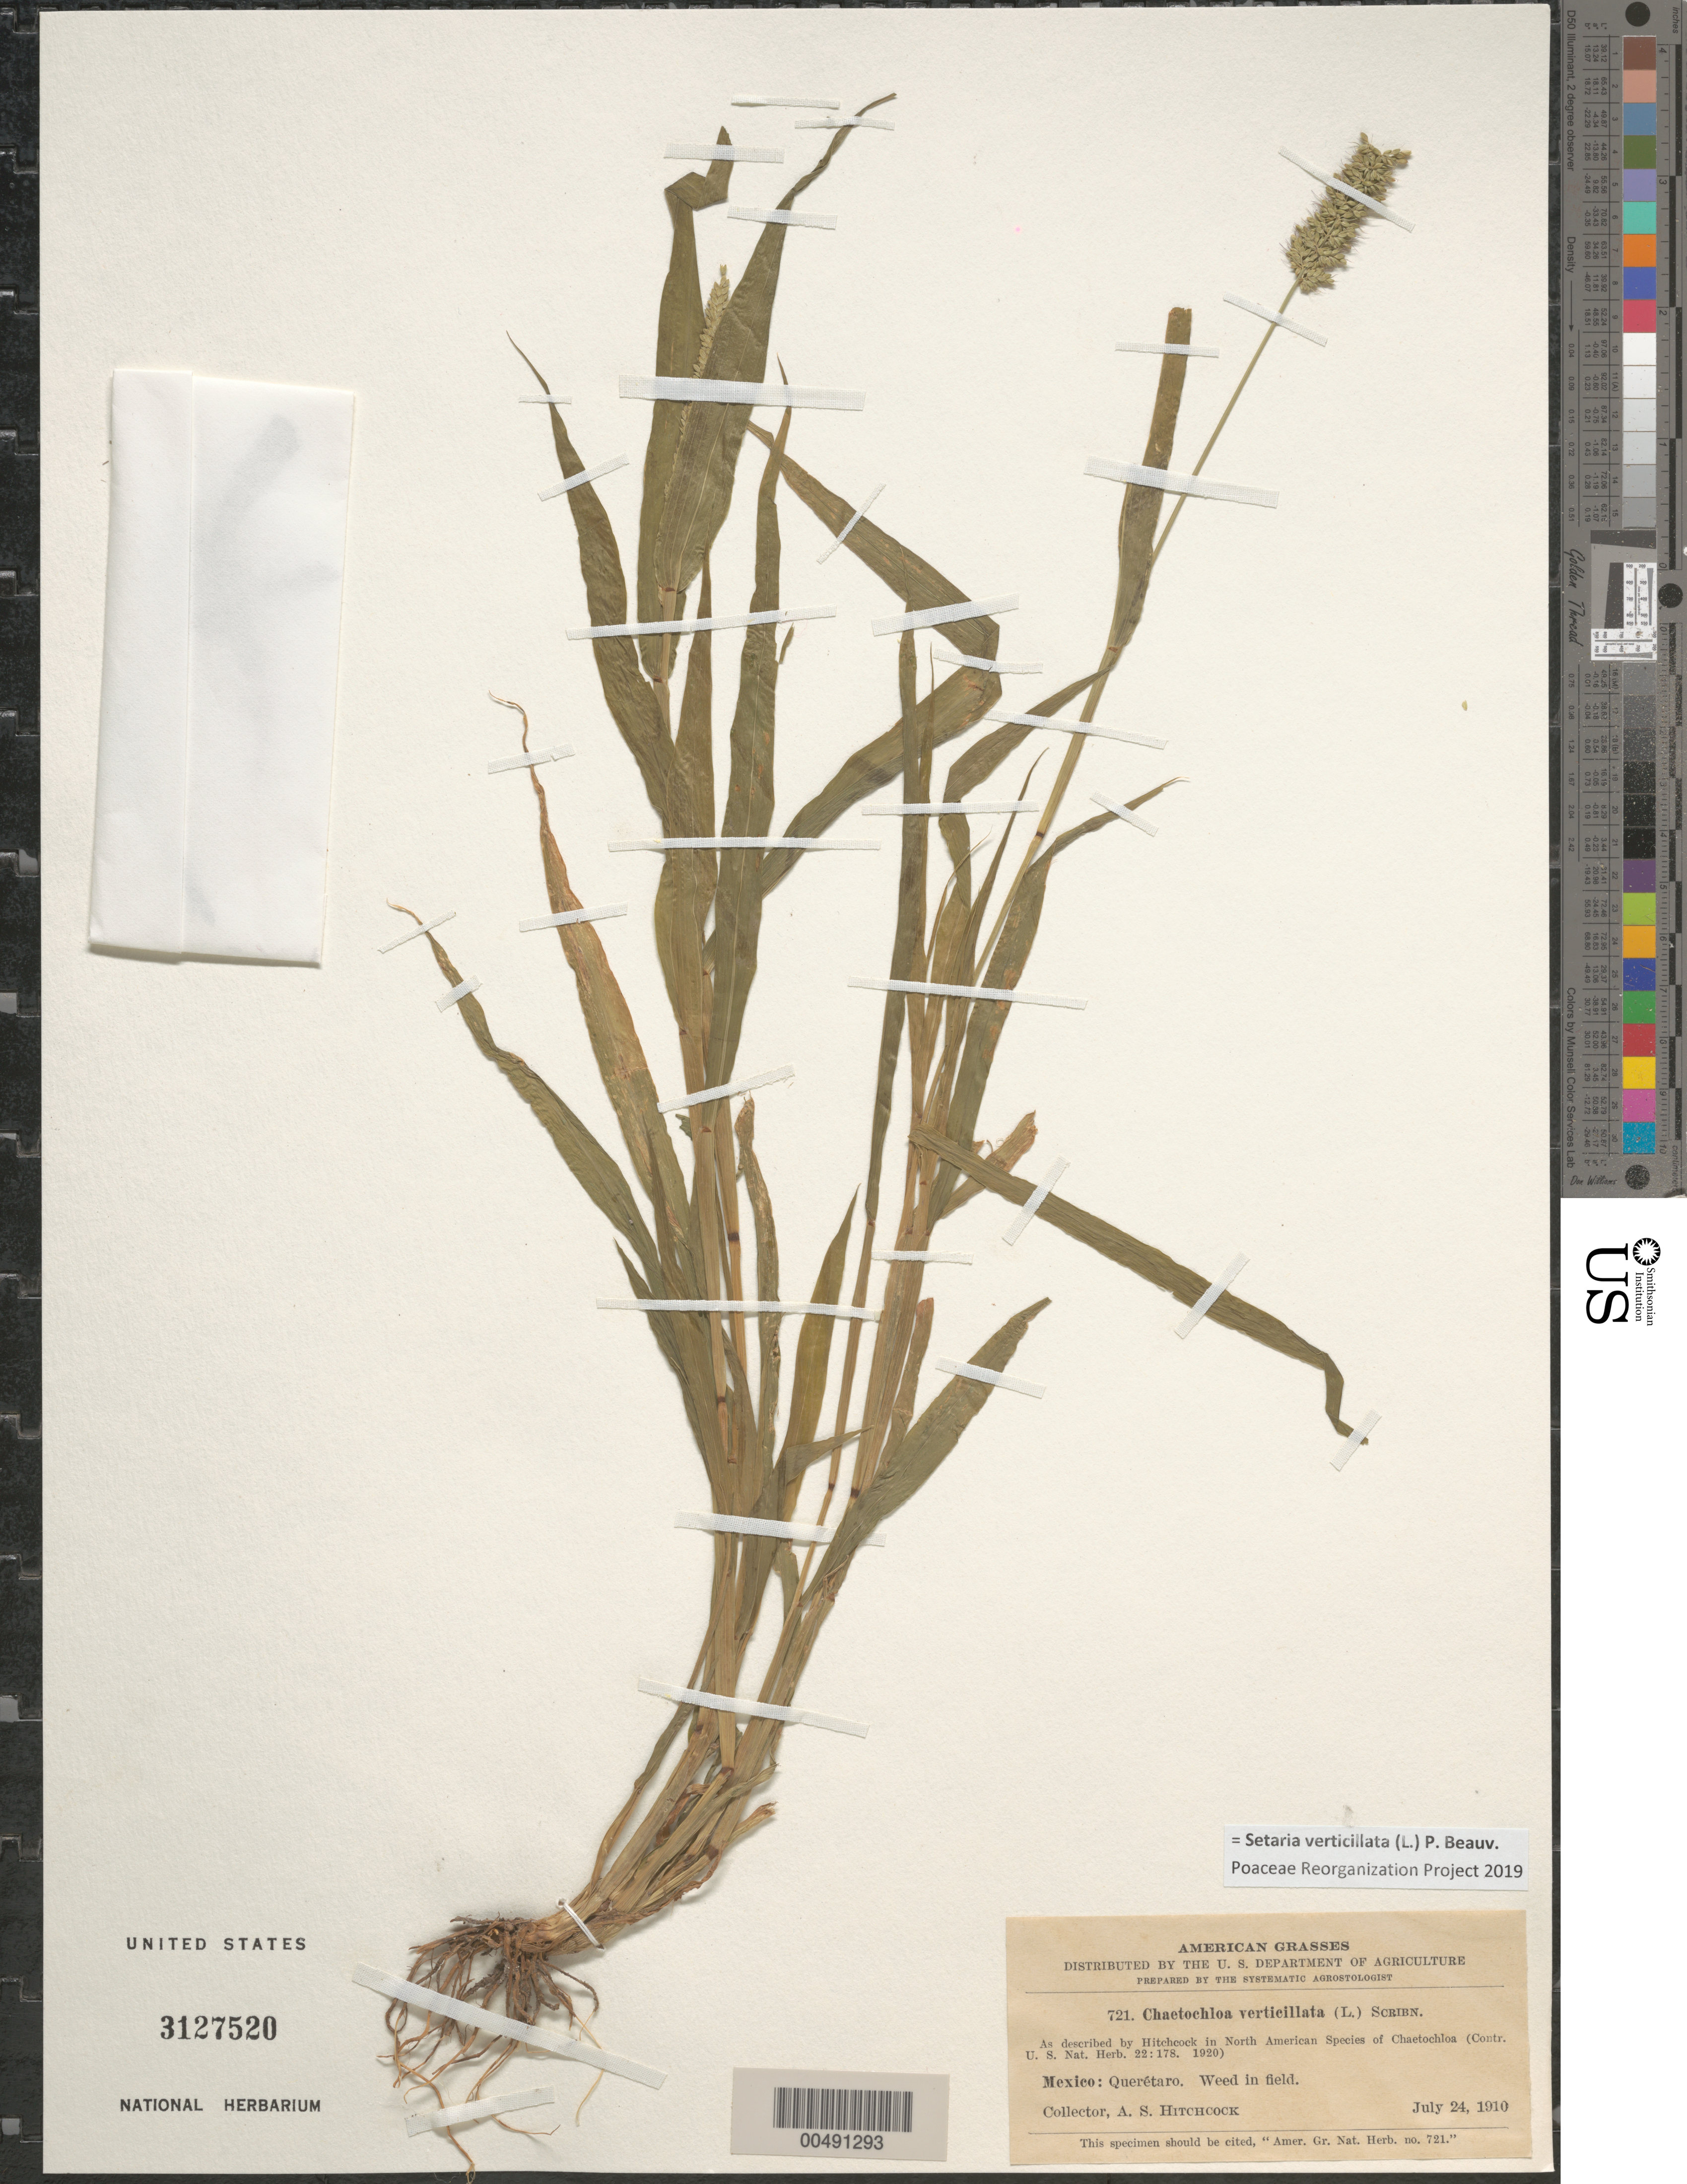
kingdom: Plantae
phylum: Tracheophyta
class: Liliopsida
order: Poales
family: Poaceae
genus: Setaria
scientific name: Setaria verticillata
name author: (L.) P. Beauv.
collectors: A. S. Hitchcock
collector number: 721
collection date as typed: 24 Jul 1910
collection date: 1910-07-24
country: Mexico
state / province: Quintana Roo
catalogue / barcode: US 3127520